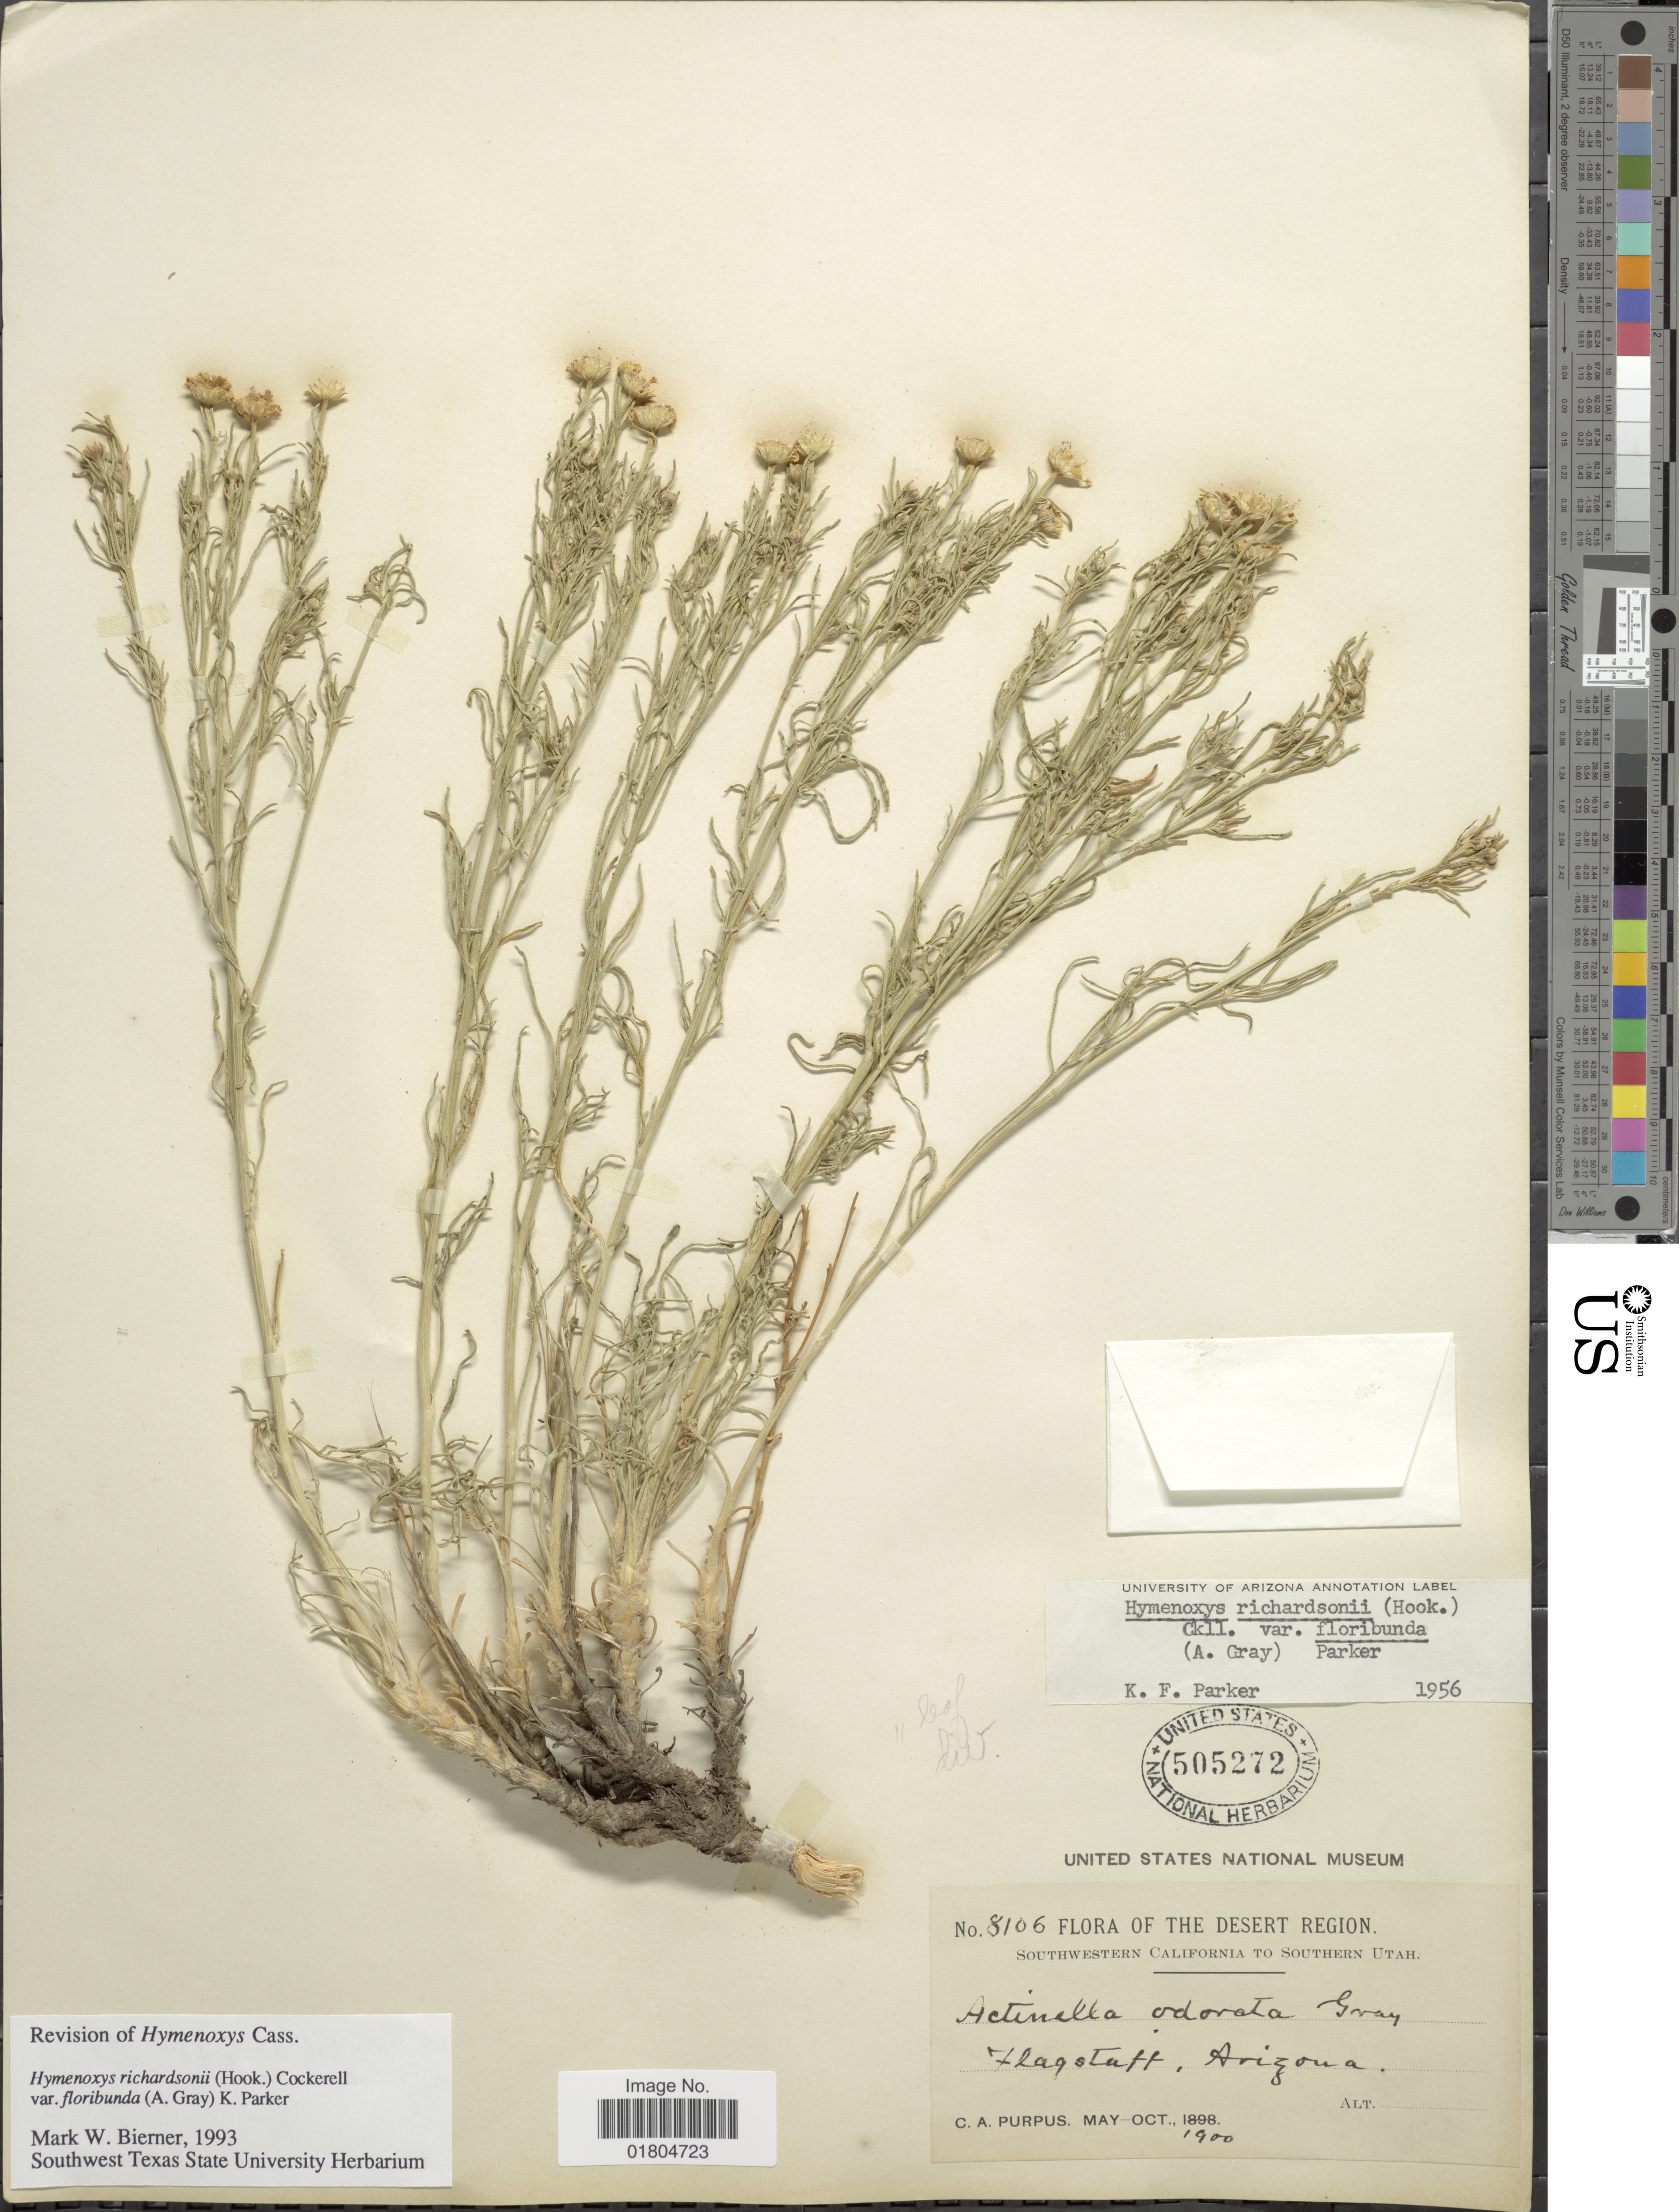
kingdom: Plantae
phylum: Tracheophyta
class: Magnoliopsida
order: Asterales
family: Asteraceae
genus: Hymenoxys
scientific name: Hymenoxys richardsonii var. floribunda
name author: (A. Gray) K.F. Parker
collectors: C. A. Purpus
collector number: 8106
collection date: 1900-05/1900-10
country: United States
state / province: Arizona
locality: Desert Region. Southwestern California to Southern Utah, Flagstaff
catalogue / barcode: US 505272